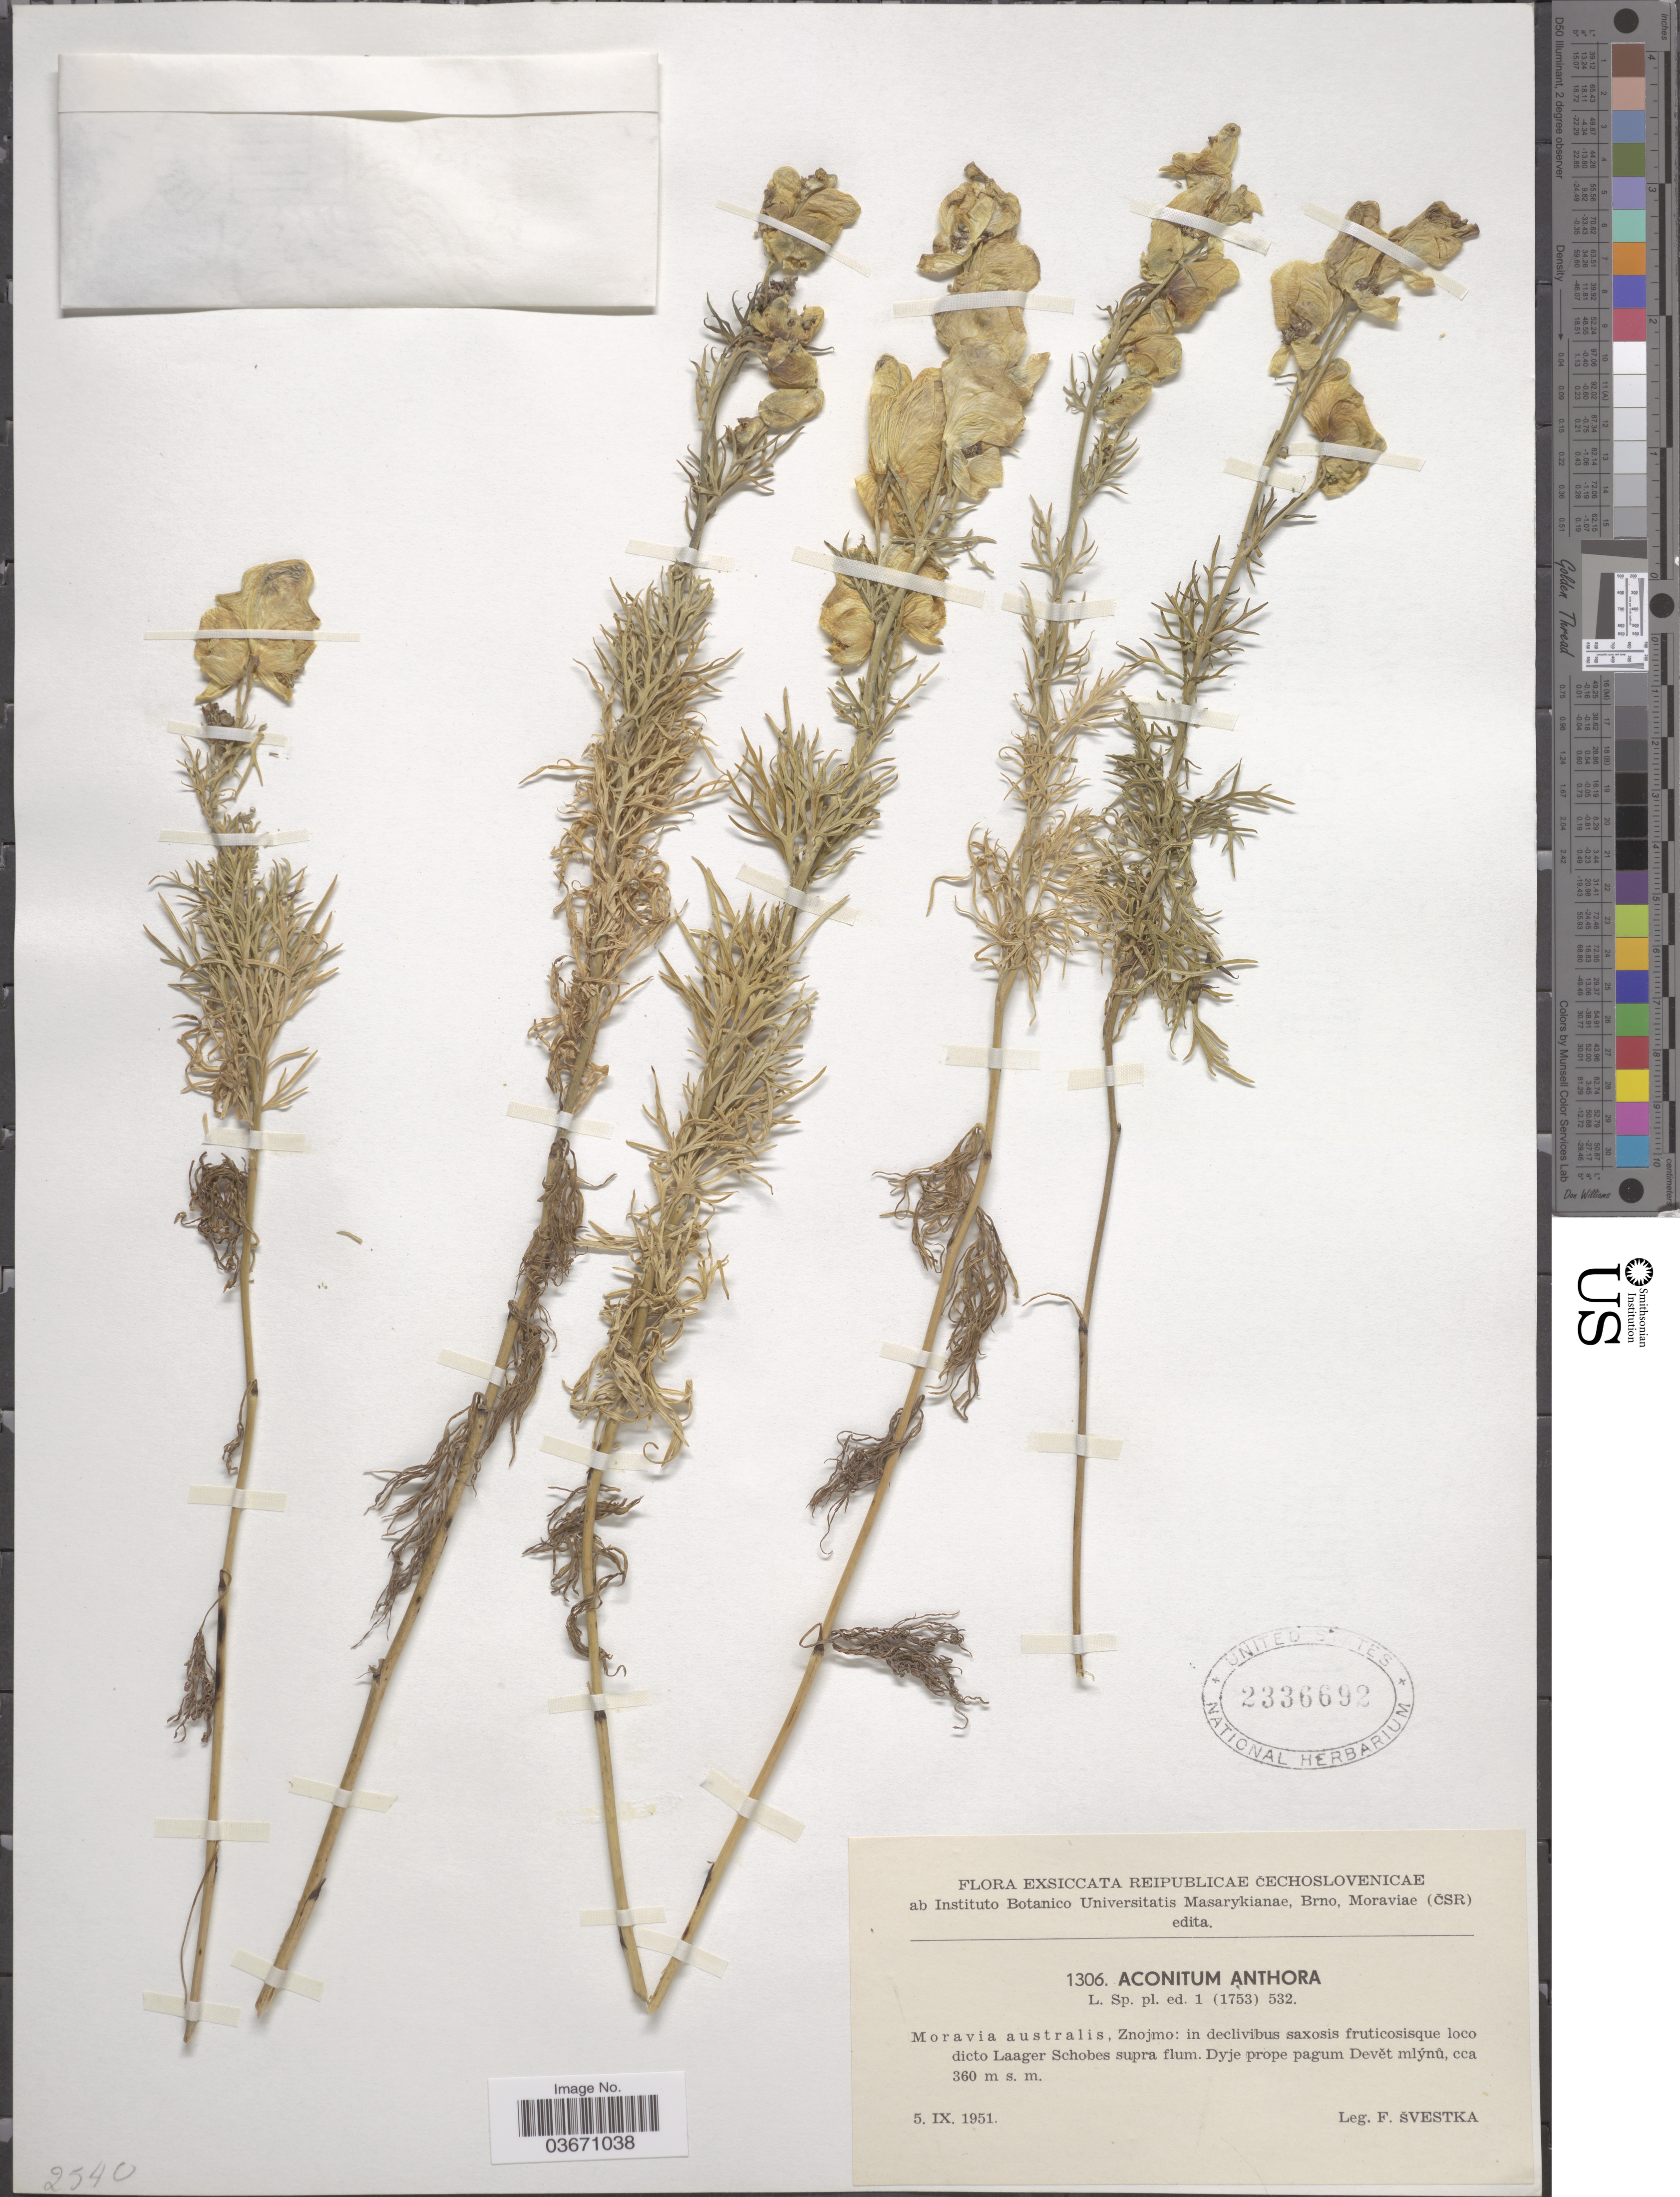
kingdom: Plantae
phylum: Tracheophyta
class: Magnoliopsida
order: Ranunculales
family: Ranunculaceae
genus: Aconitum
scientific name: Aconitum anthora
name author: L.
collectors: F. Svestka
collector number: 1306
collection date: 1951-09-05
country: Czechia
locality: Reipublicae Čechoslovenicae. Moravia australis, Znojmo: in declivibus saxosis fruticosisque loco dicto Laager Schobes supra flum. Dyje prope pagum Devět mlýnů.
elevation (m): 360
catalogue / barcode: US 2336692